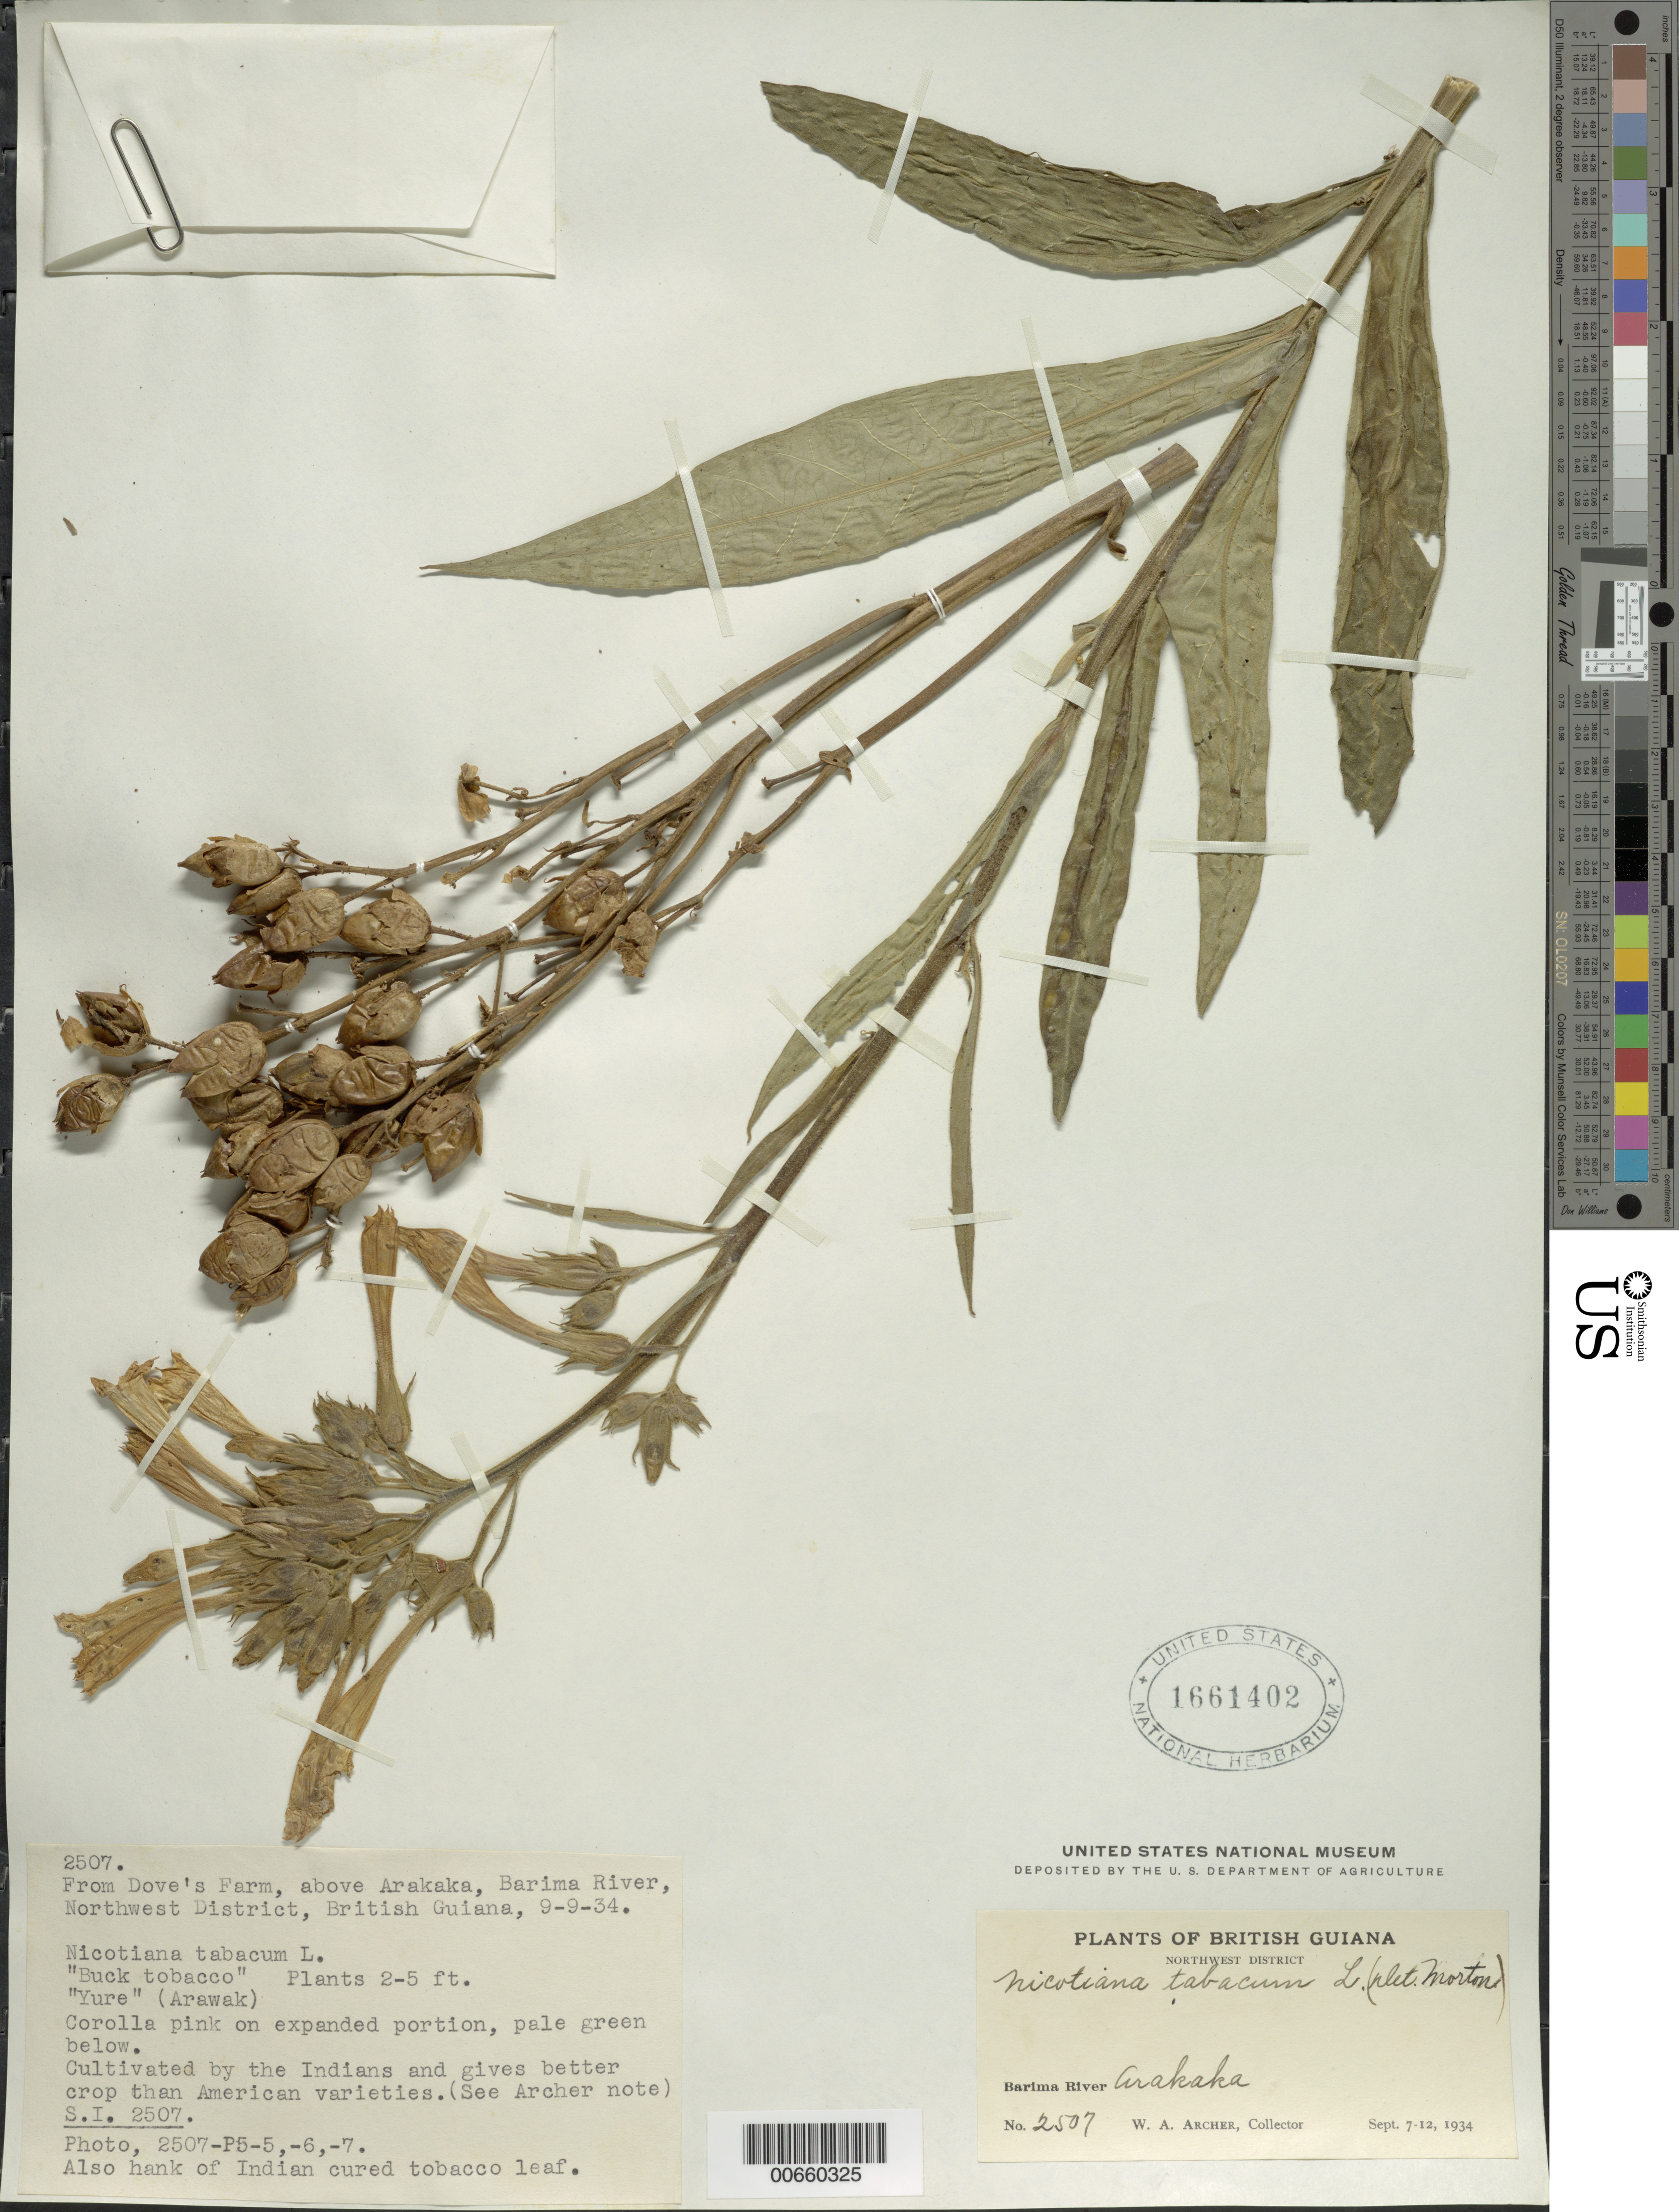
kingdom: Plantae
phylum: Tracheophyta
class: Magnoliopsida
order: Solanales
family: Solanaceae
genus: Nicotiana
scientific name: Nicotiana tabacum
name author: L.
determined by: Morton, C. V.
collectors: W. A. Archer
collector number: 2507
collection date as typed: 7-Sep-34 to 12-Sep-34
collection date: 1934-09-07/1934-09-12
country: Guyana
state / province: Barima-Waini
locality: Barima R., Arakaka, Dove's farm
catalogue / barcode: US 1661402